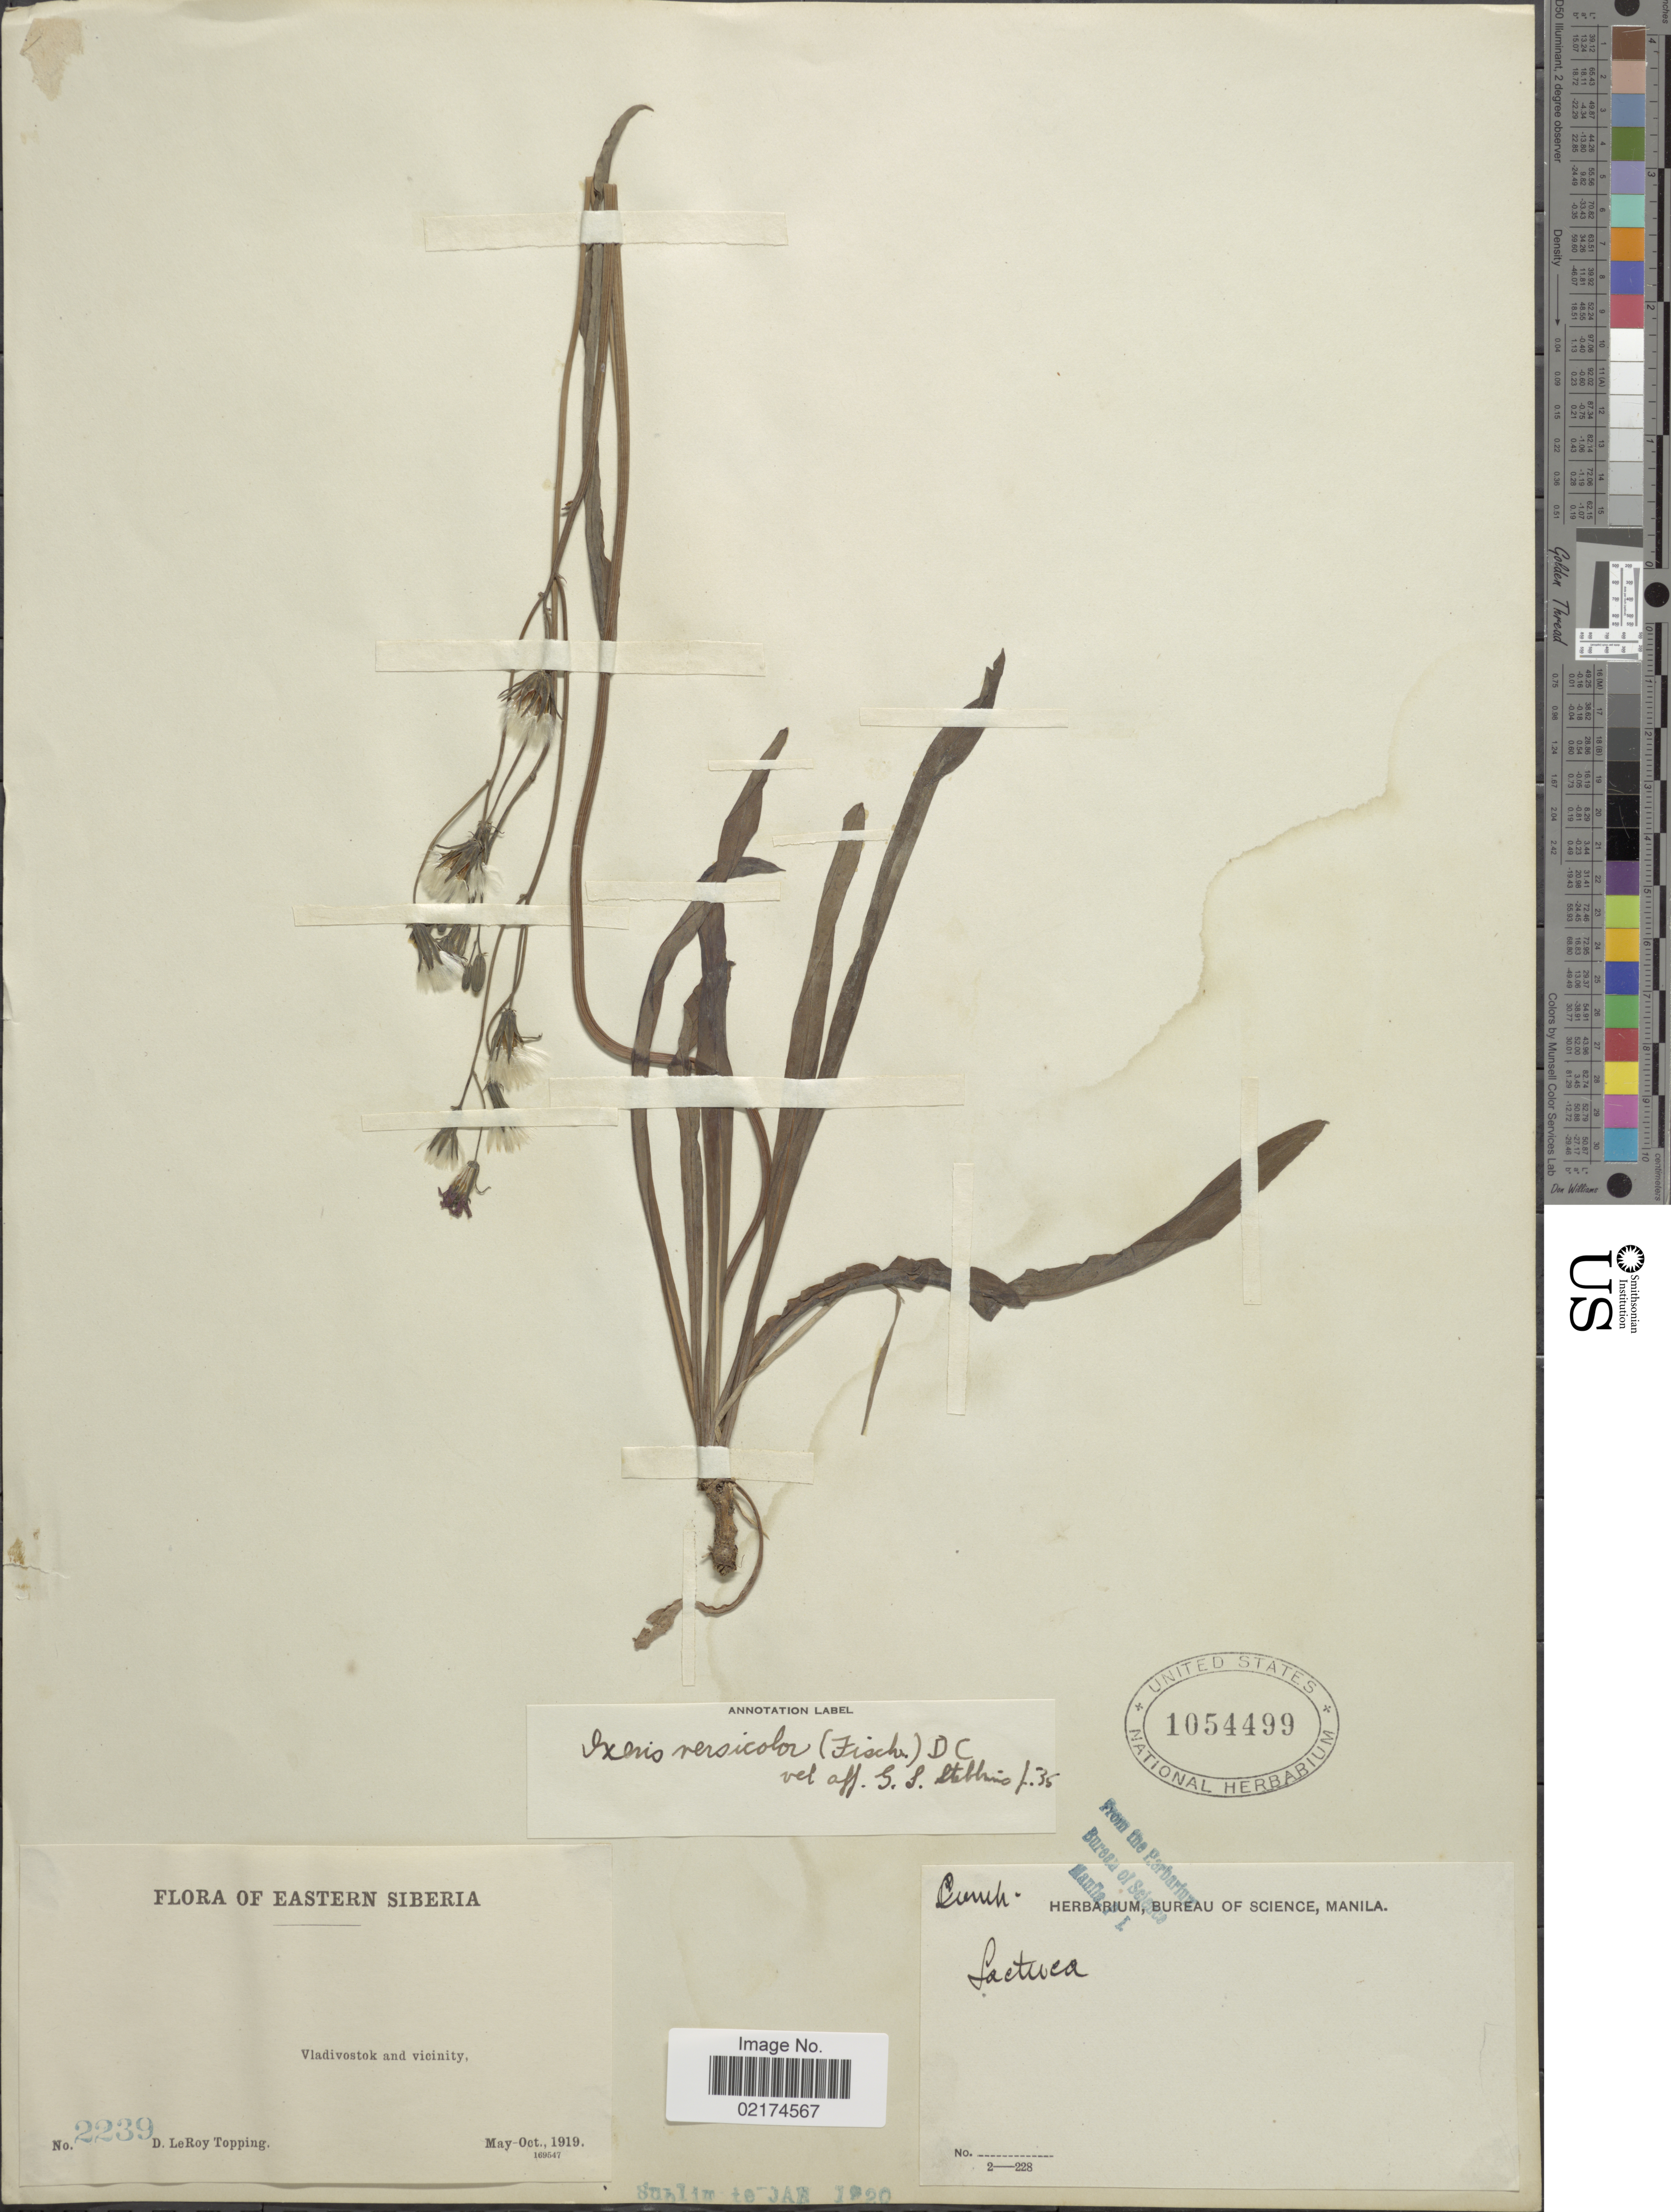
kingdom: Plantae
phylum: Tracheophyta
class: Magnoliopsida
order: Asterales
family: Asteraceae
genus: Ixeris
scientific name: Ixeris chinensis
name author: (Thunb.) Nakai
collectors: D. L. Topping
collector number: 2239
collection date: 1919-05/1919-10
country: Russian Federation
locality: Eastern Siberia, Vladivostok and vicinity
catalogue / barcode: US 1054499